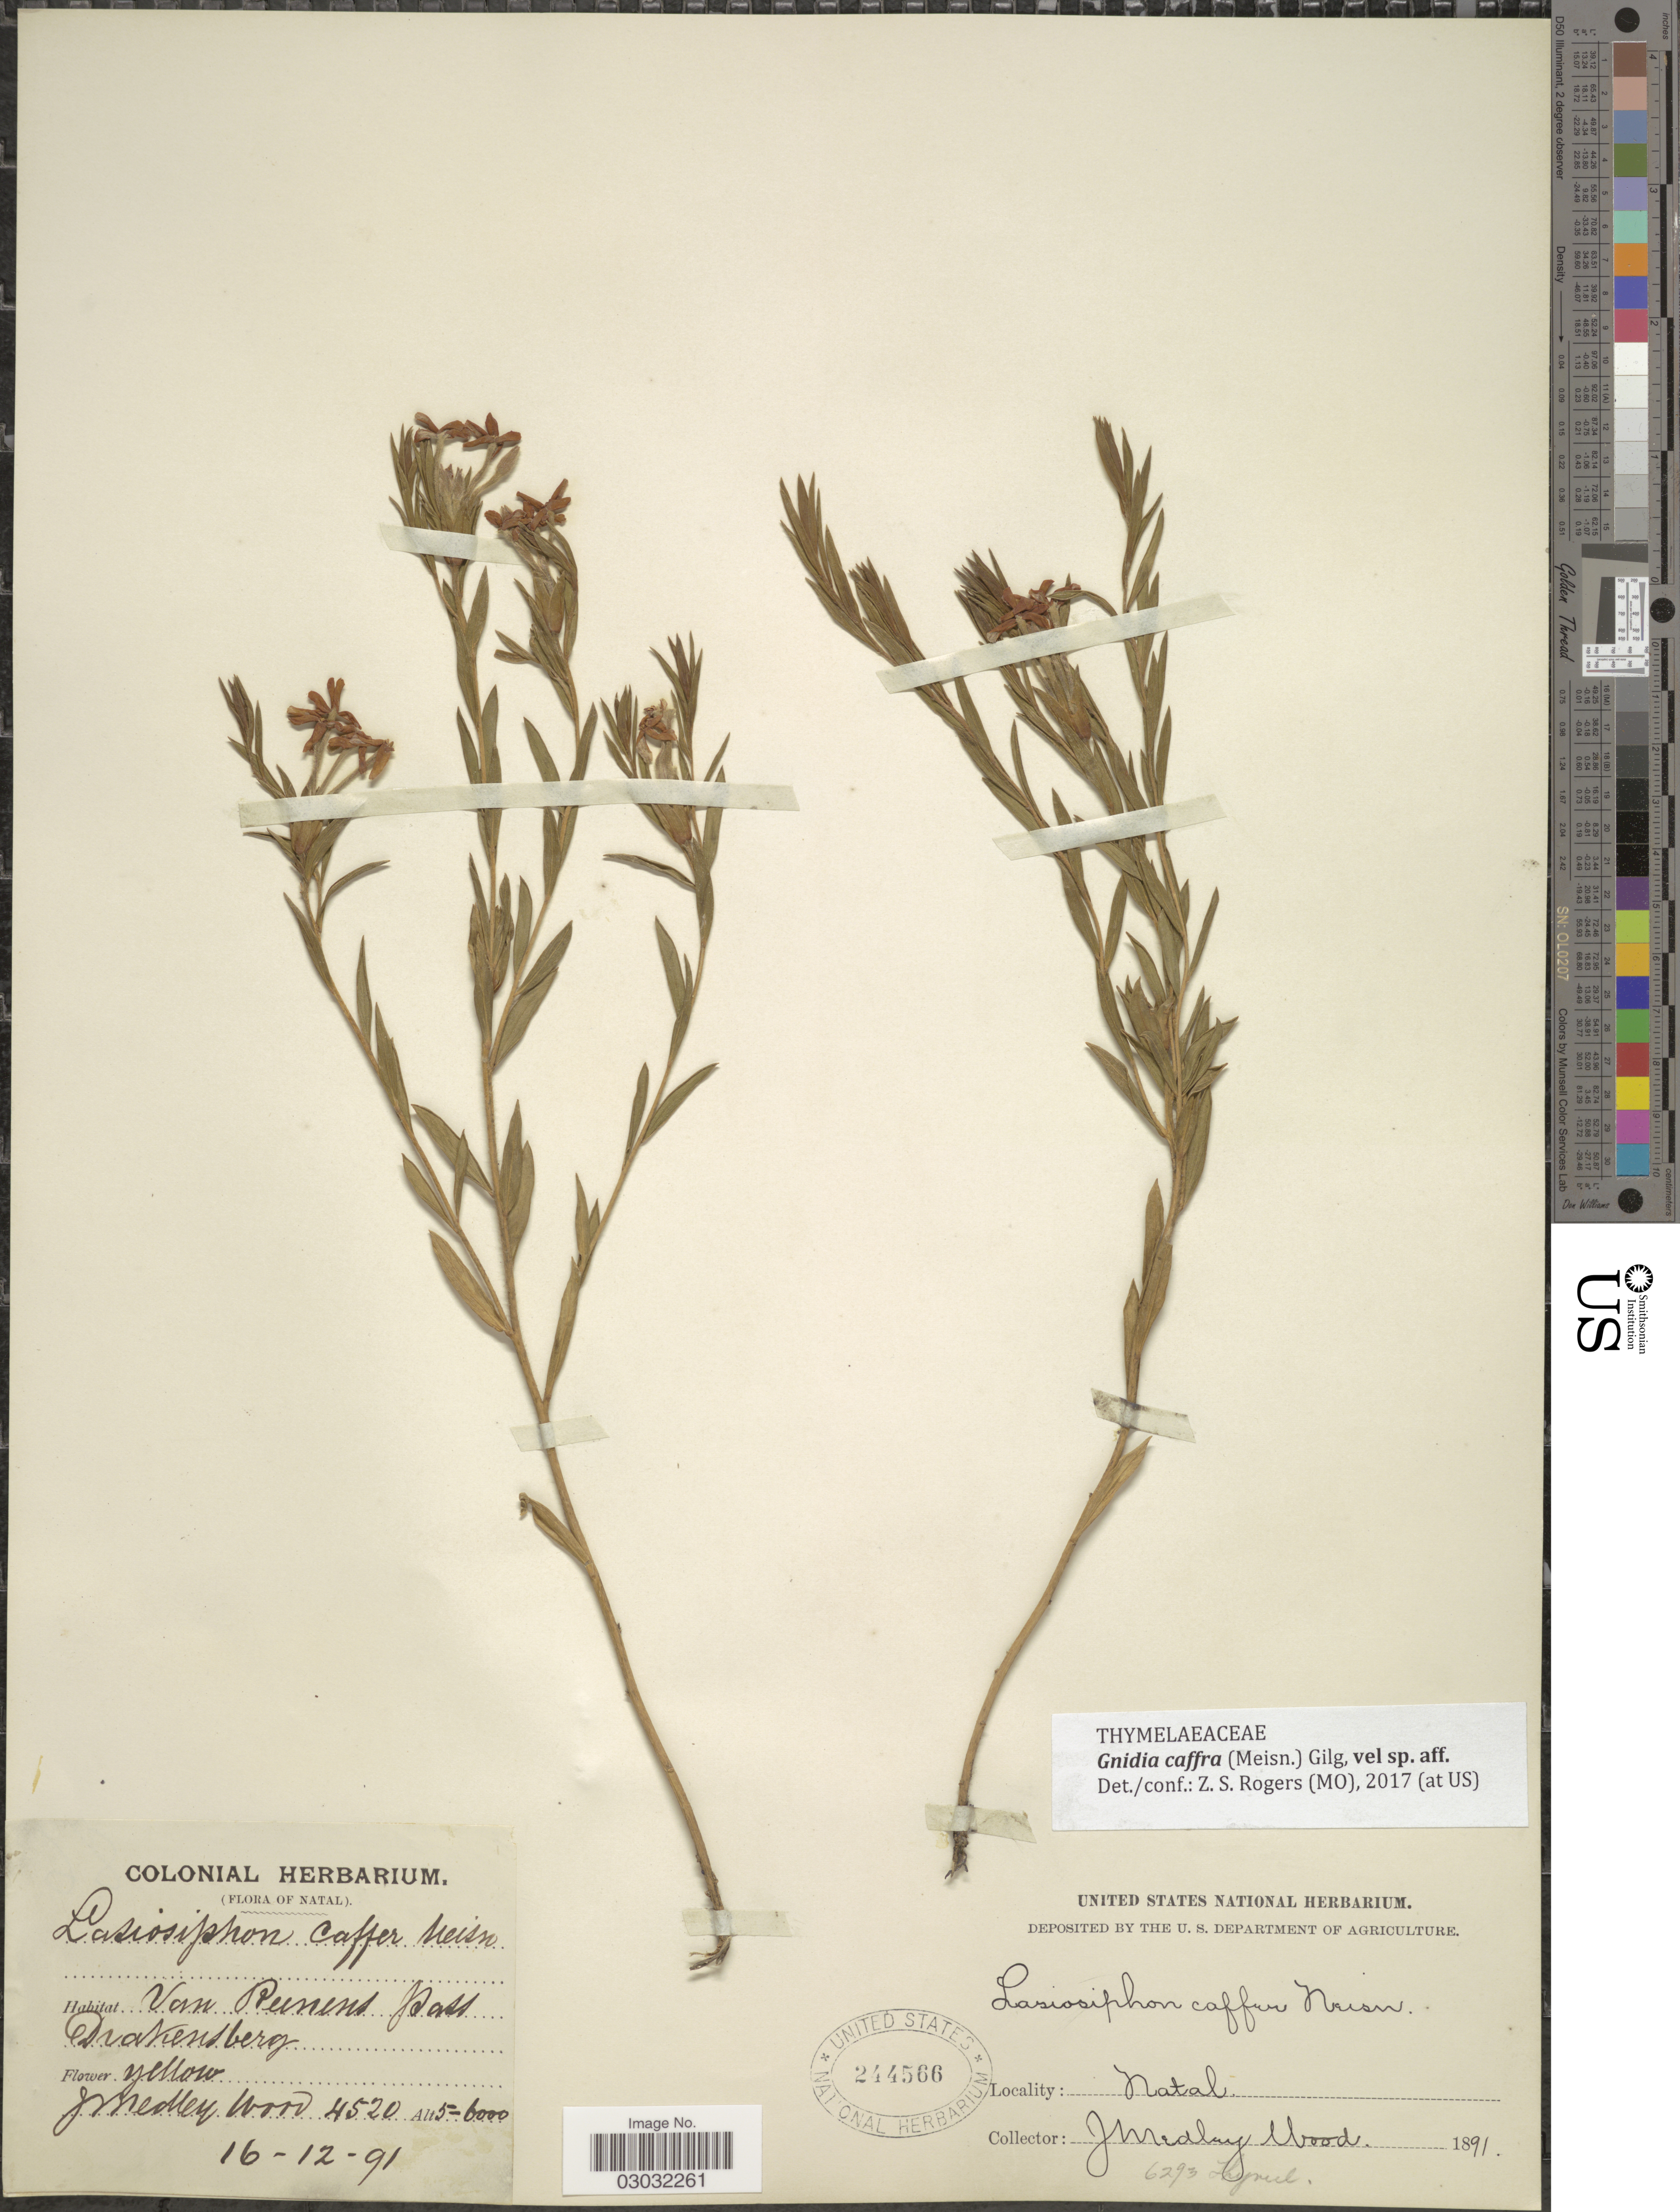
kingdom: Plantae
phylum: Tracheophyta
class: Magnoliopsida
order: Malvales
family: Thymelaeaceae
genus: Lasiosiphon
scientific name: Lasiosiphon caffer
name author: Meisn.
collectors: J. Medley Wood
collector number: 4520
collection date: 1891-12-16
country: South Africa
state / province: KwaZulu-Natal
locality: Natal. Van Reenens Pass Drakensberg.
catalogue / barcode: US 244566